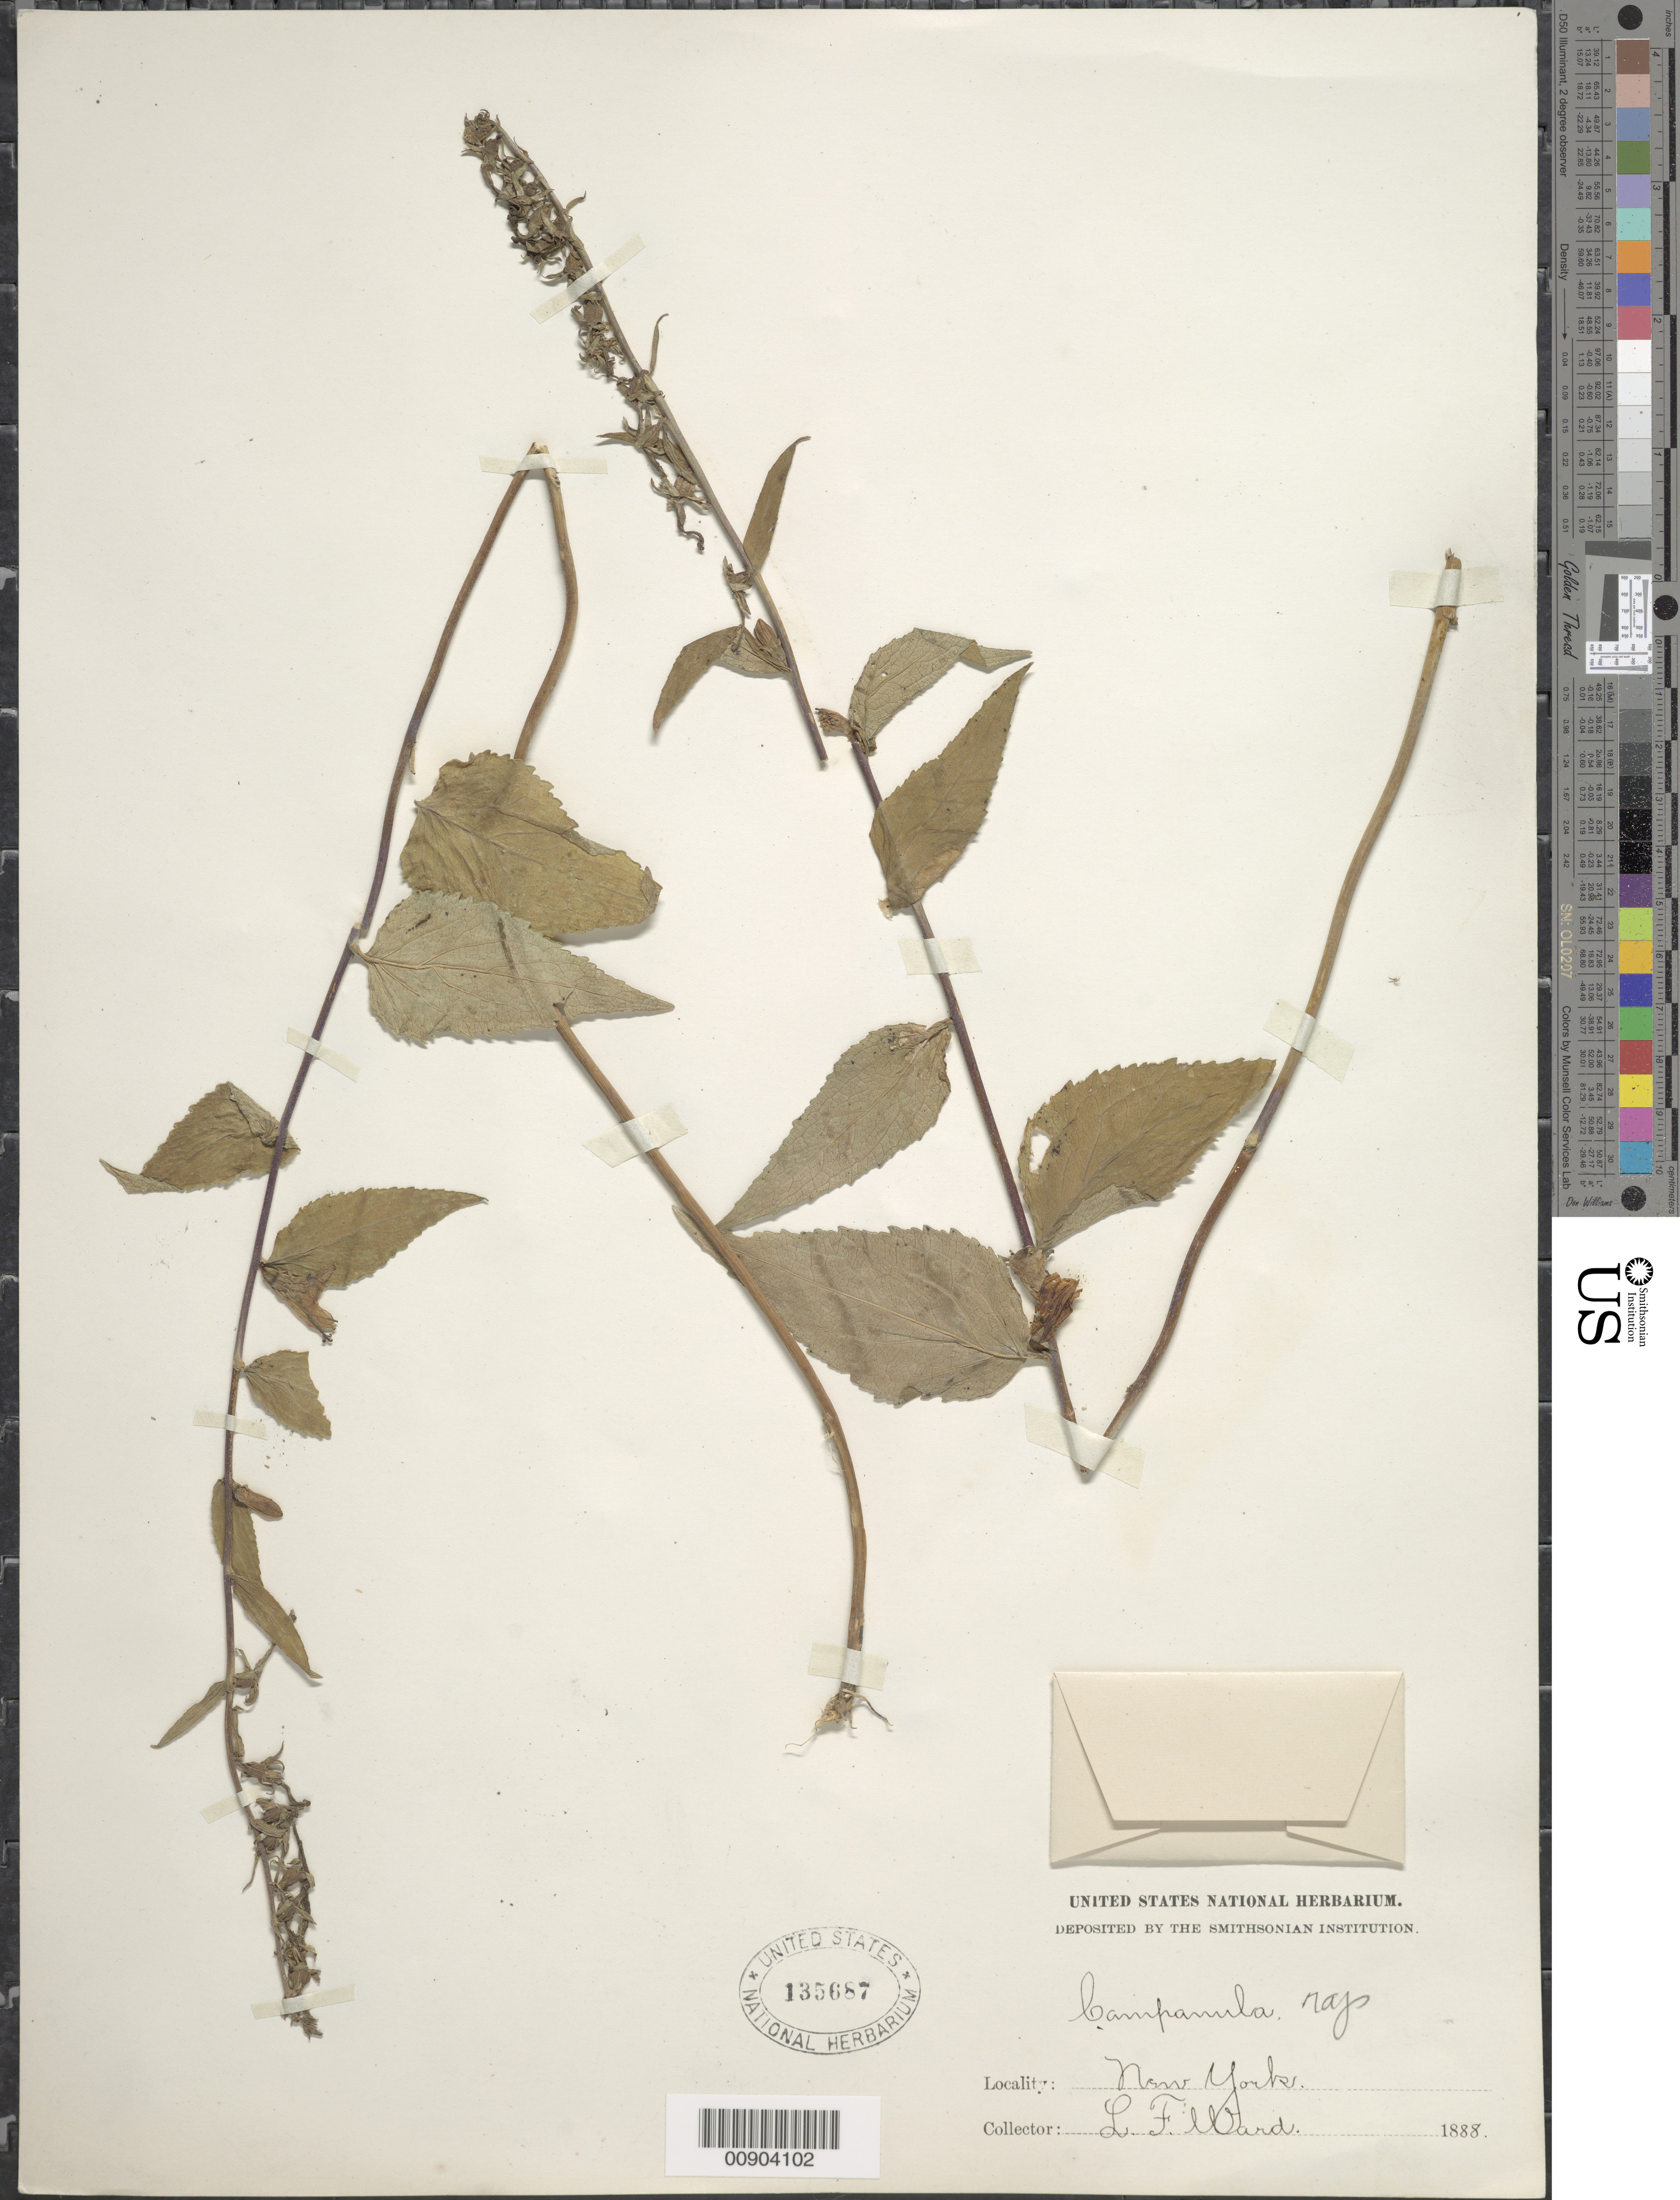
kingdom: Plantae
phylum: Tracheophyta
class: Magnoliopsida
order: Asterales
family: Campanulaceae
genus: Campanula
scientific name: Campanula rapunculoides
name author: L.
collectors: L. F. Ward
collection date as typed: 1888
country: United States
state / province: New York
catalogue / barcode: US 135687